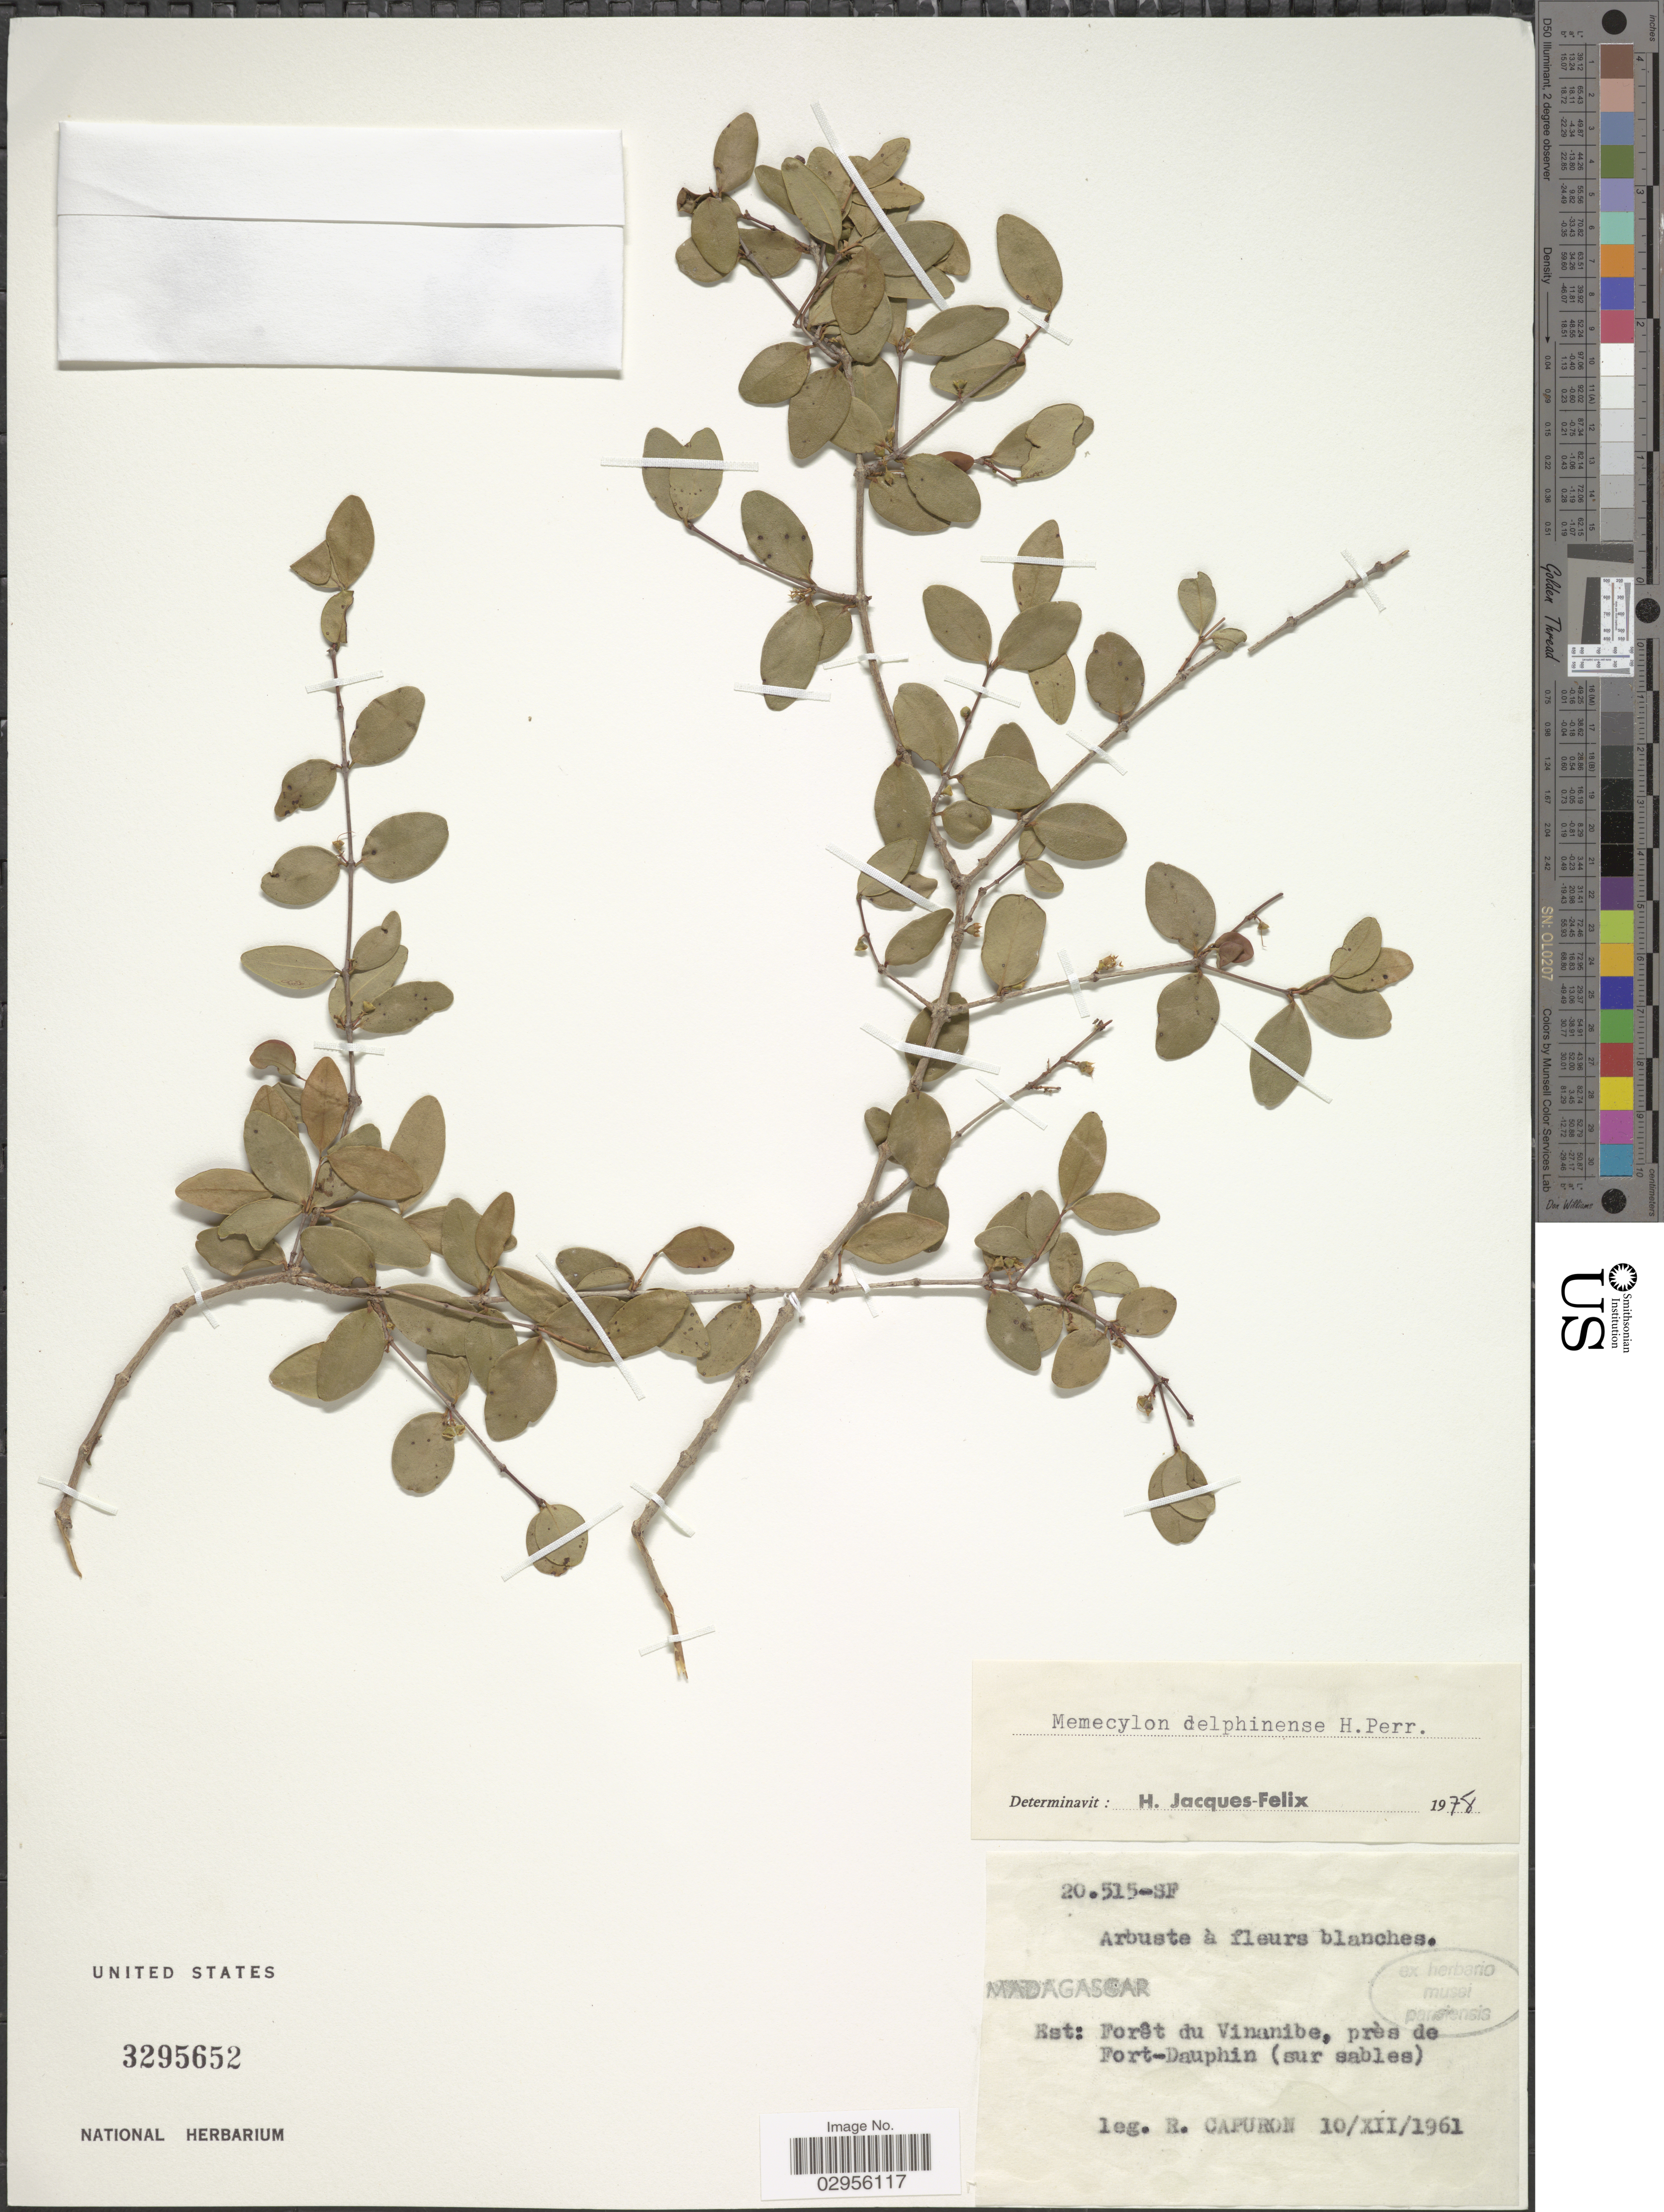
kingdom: Plantae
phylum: Tracheophyta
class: Magnoliopsida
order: Myrtales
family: Melastomataceae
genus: Memecylon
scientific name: Memecylon delphinense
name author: H. Perrier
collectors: R. Capuron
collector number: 20515-SF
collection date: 1961-12-10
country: Madagascar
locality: Est: Forêt du Vinanibe, près de Fort-Dauphin (sur sables).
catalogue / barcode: US 3295652